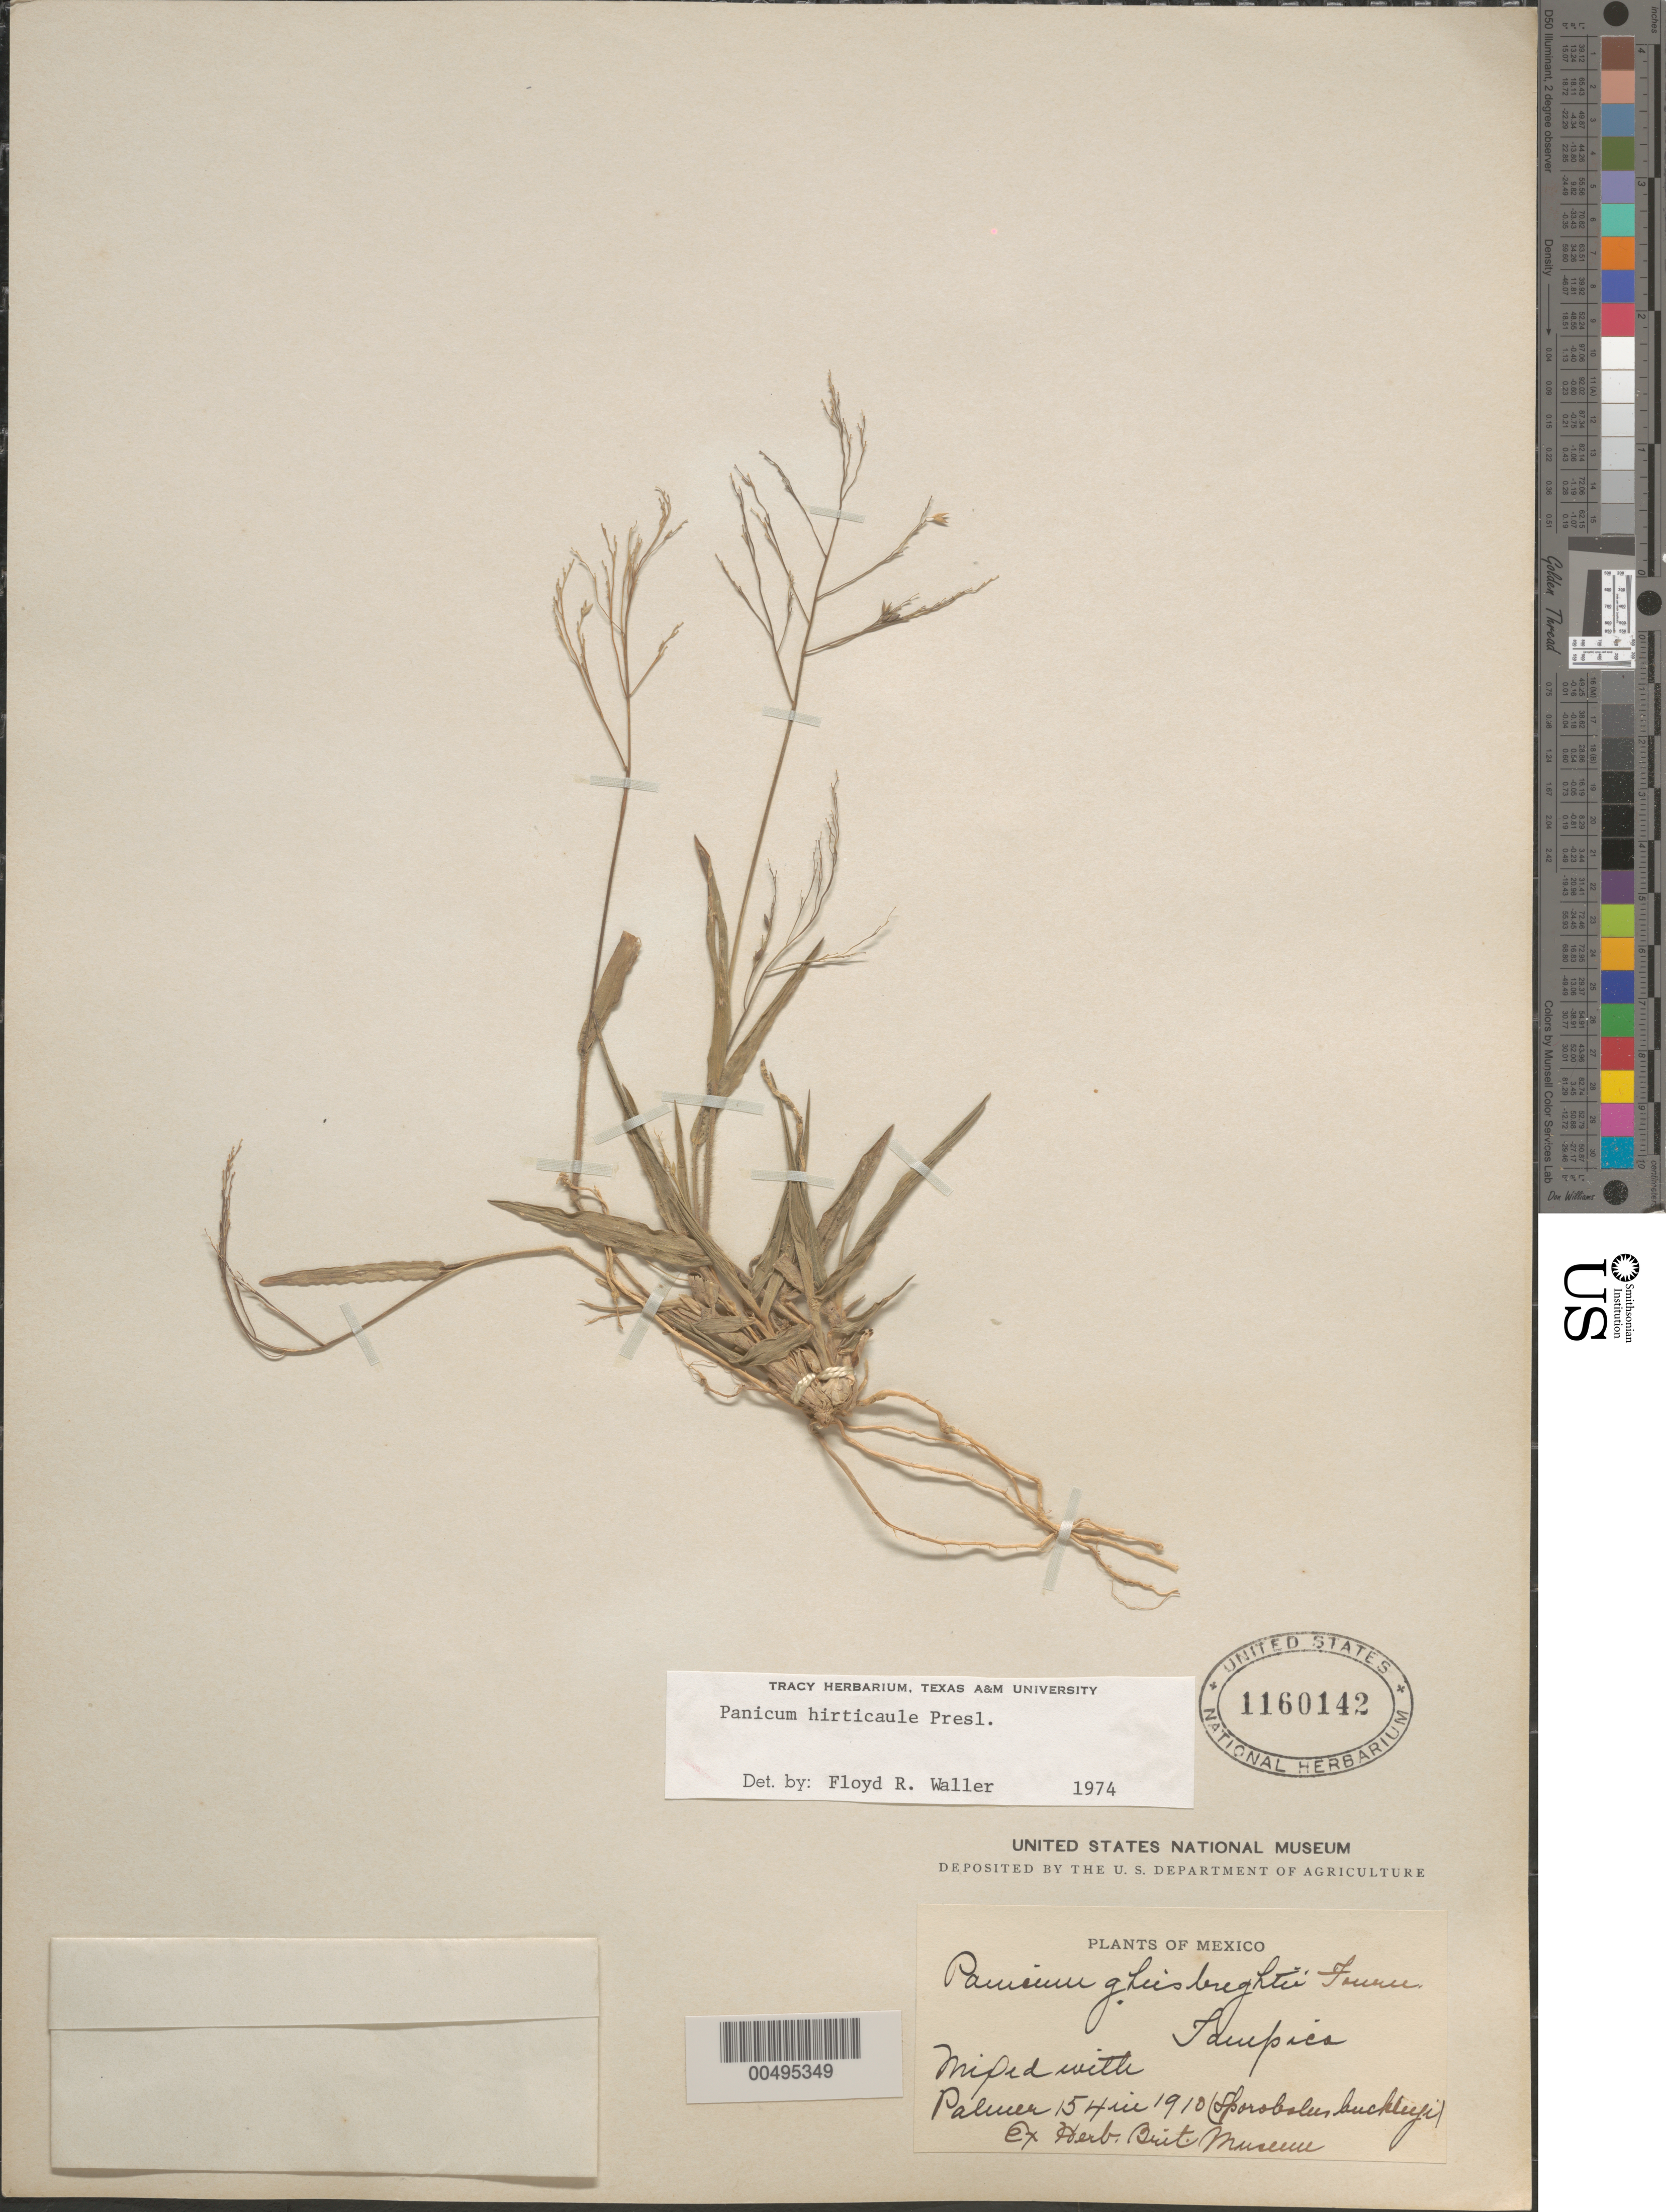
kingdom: Plantae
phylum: Tracheophyta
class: Liliopsida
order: Poales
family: Poaceae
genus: Panicum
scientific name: Panicum hirticaule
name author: J. Presl in C. Presl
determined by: Waller, F. R.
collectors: E. Palmer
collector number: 154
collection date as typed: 1910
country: Mexico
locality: Tampico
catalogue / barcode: US 1160142